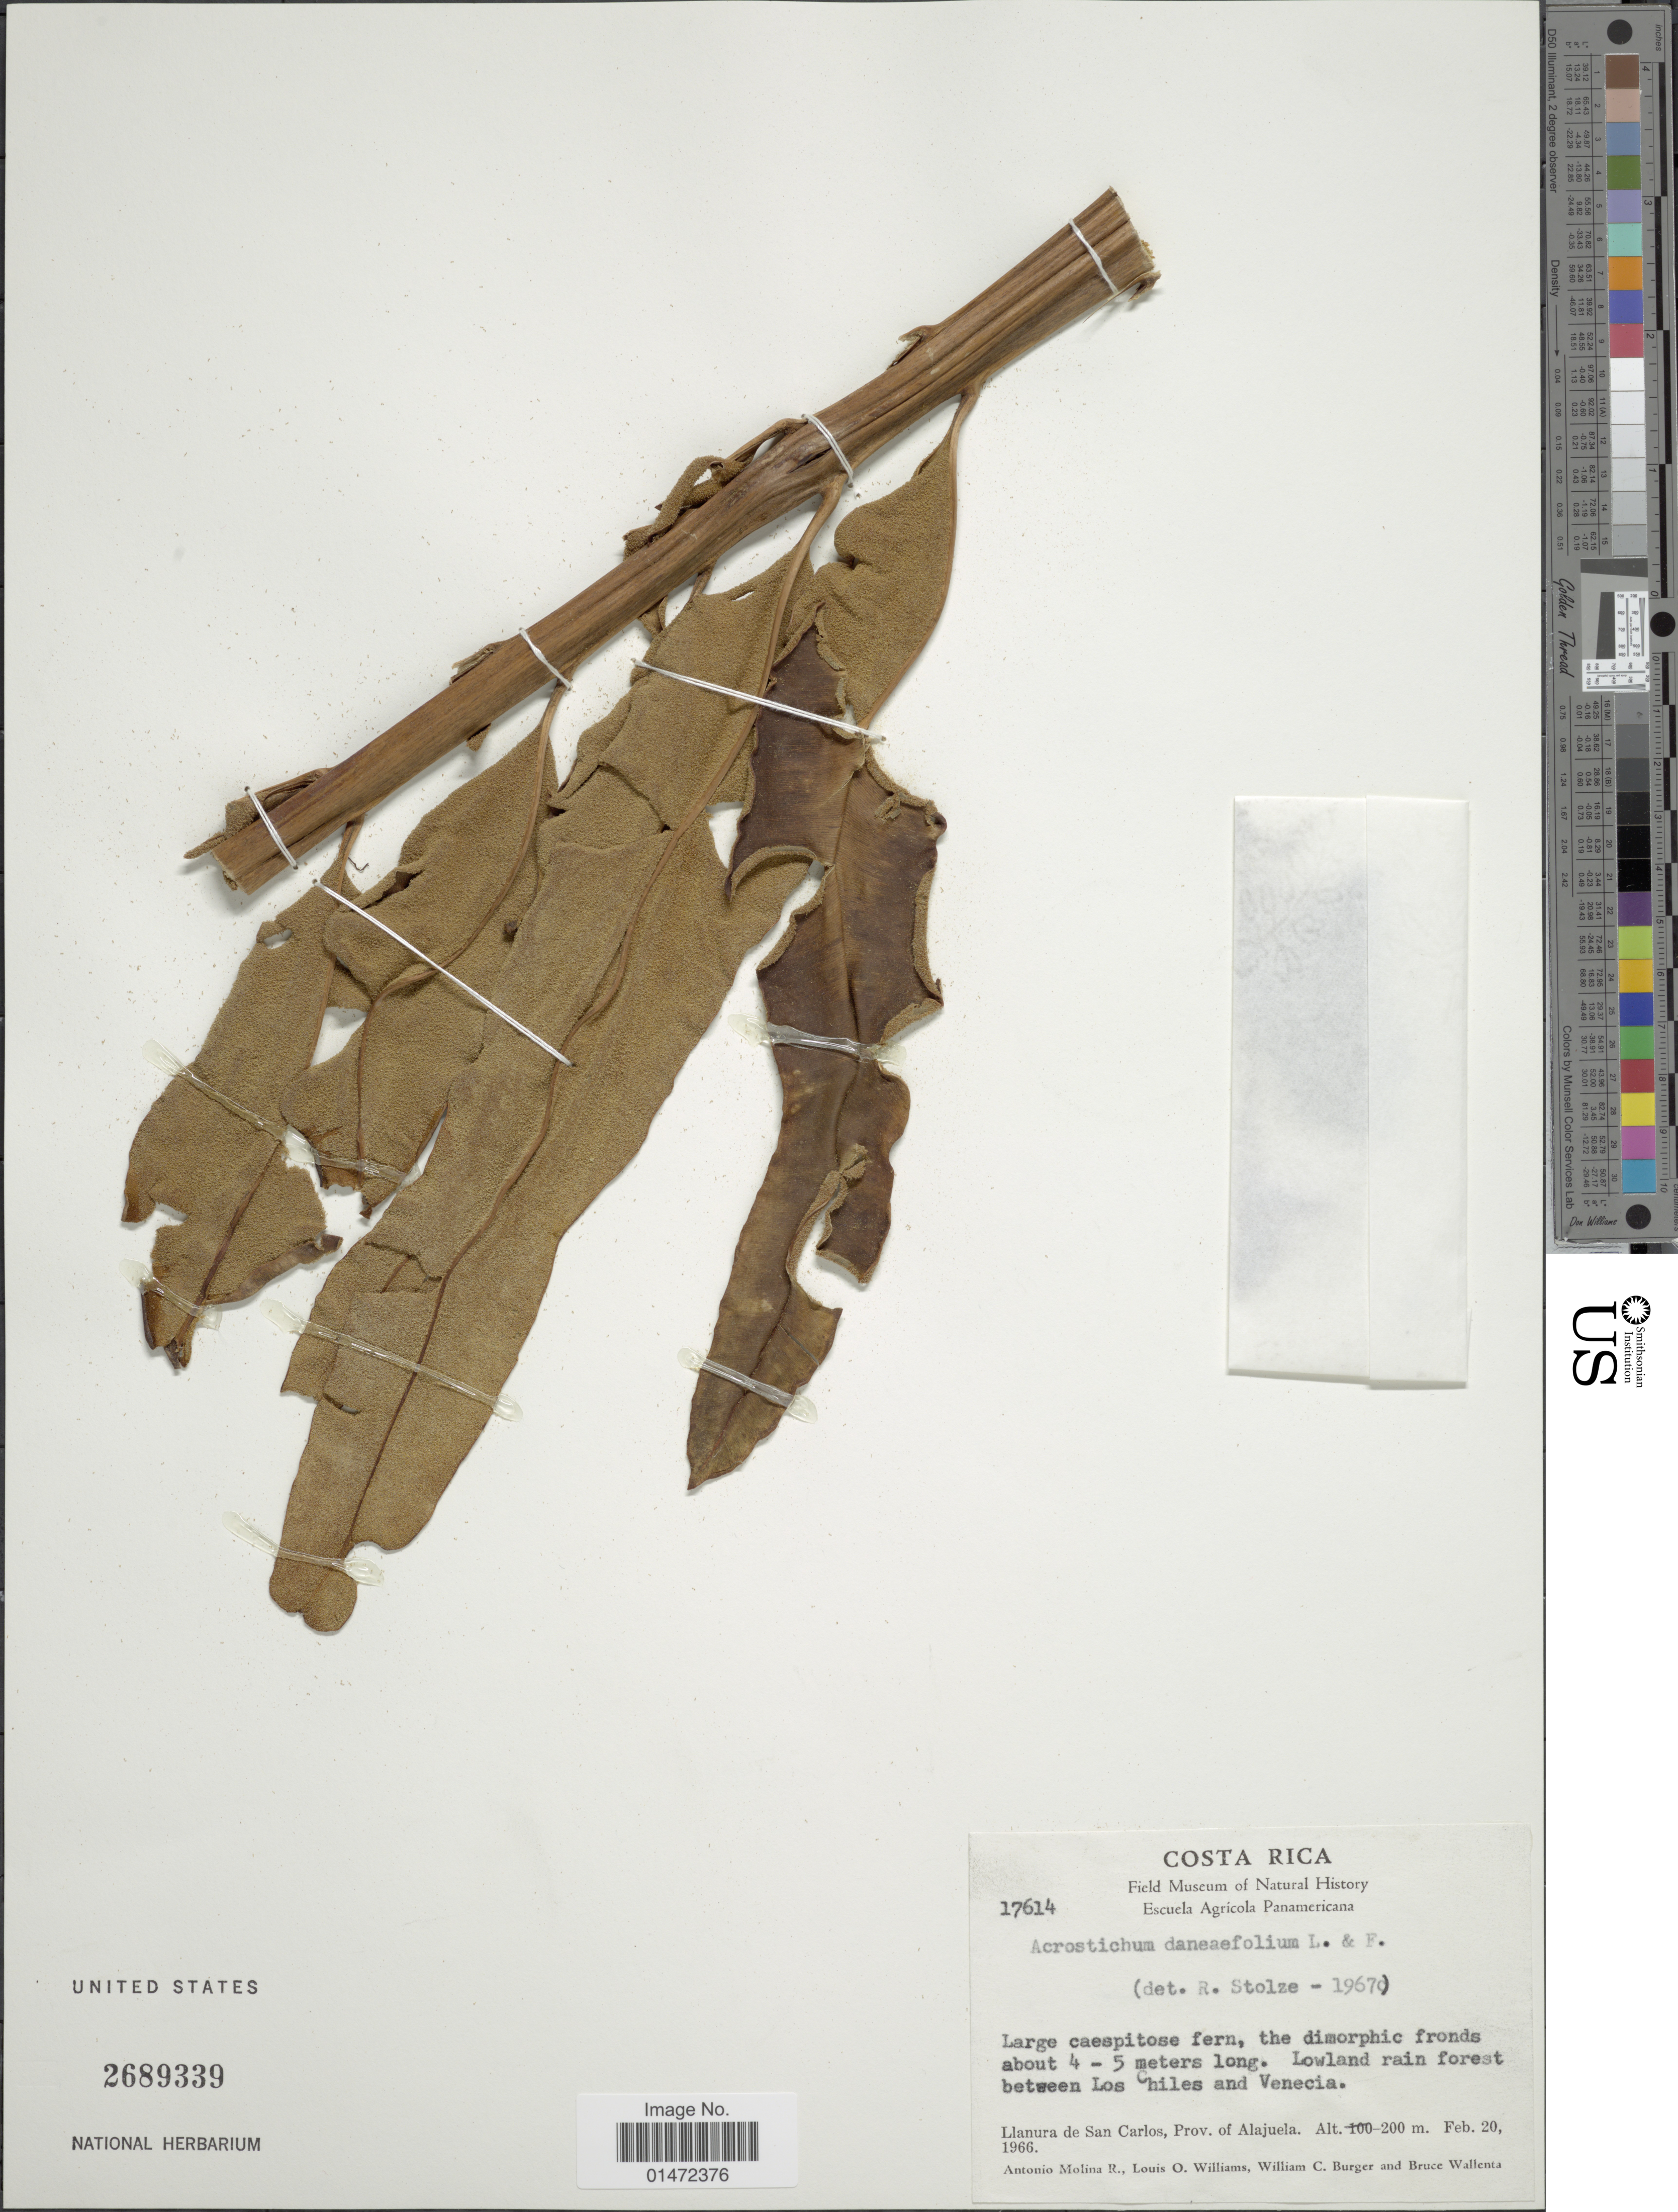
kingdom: Plantae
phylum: Tracheophyta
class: Polypodiopsida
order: Polypodiales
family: Pteridaceae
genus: Acrostichum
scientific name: Acrostichum danaeifolium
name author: Langsd. & Fisch.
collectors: A. Molina R., L. O. Williams, W. Burger & B. Wallenta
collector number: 17614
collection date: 1966-02-20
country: Costa Rica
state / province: Alajuela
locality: Llanura de San Carlos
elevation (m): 200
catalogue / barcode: US 2689339